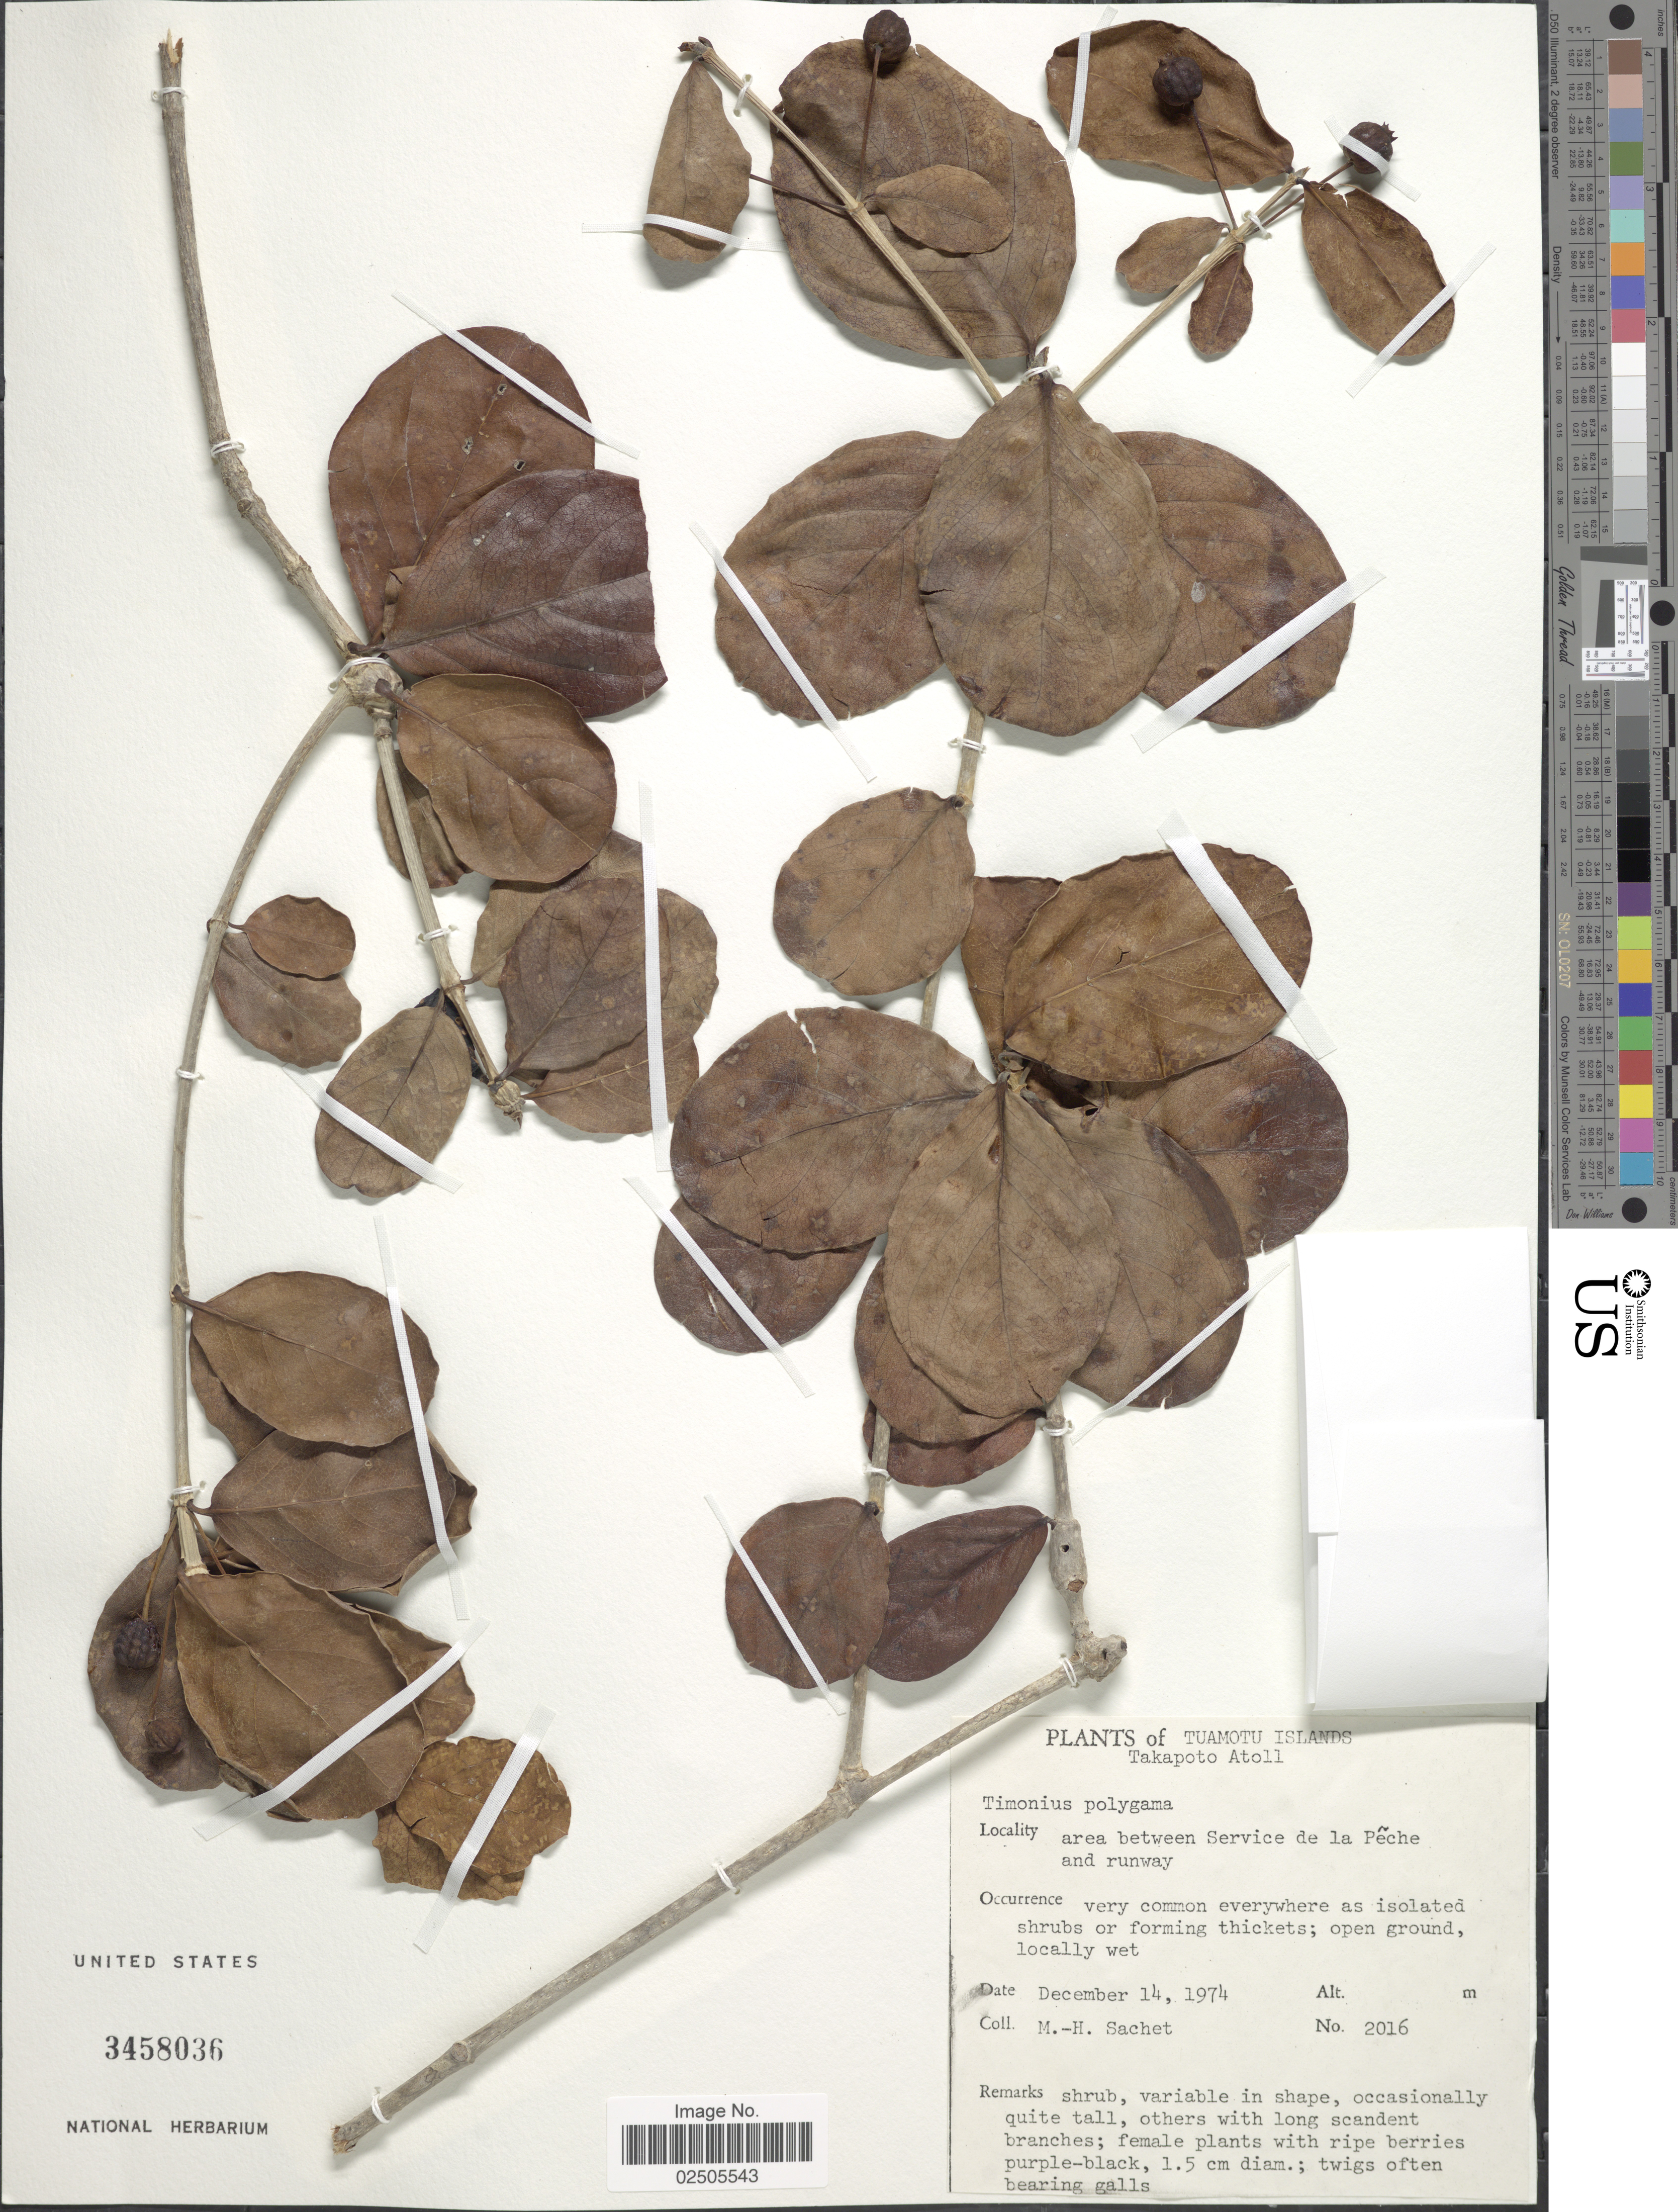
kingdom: Plantae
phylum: Tracheophyta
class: Magnoliopsida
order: Gentianales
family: Rubiaceae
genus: Timonius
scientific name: Timonius polygamus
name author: (G. Forst.) Rob.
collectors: M.-H. Sachet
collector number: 2016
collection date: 1974-12-14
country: French Polynesia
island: Takapoto Atoll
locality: Tuamotu Islands, Takapoto Atoll, area between Service de la Peche and runway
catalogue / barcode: US 3458036